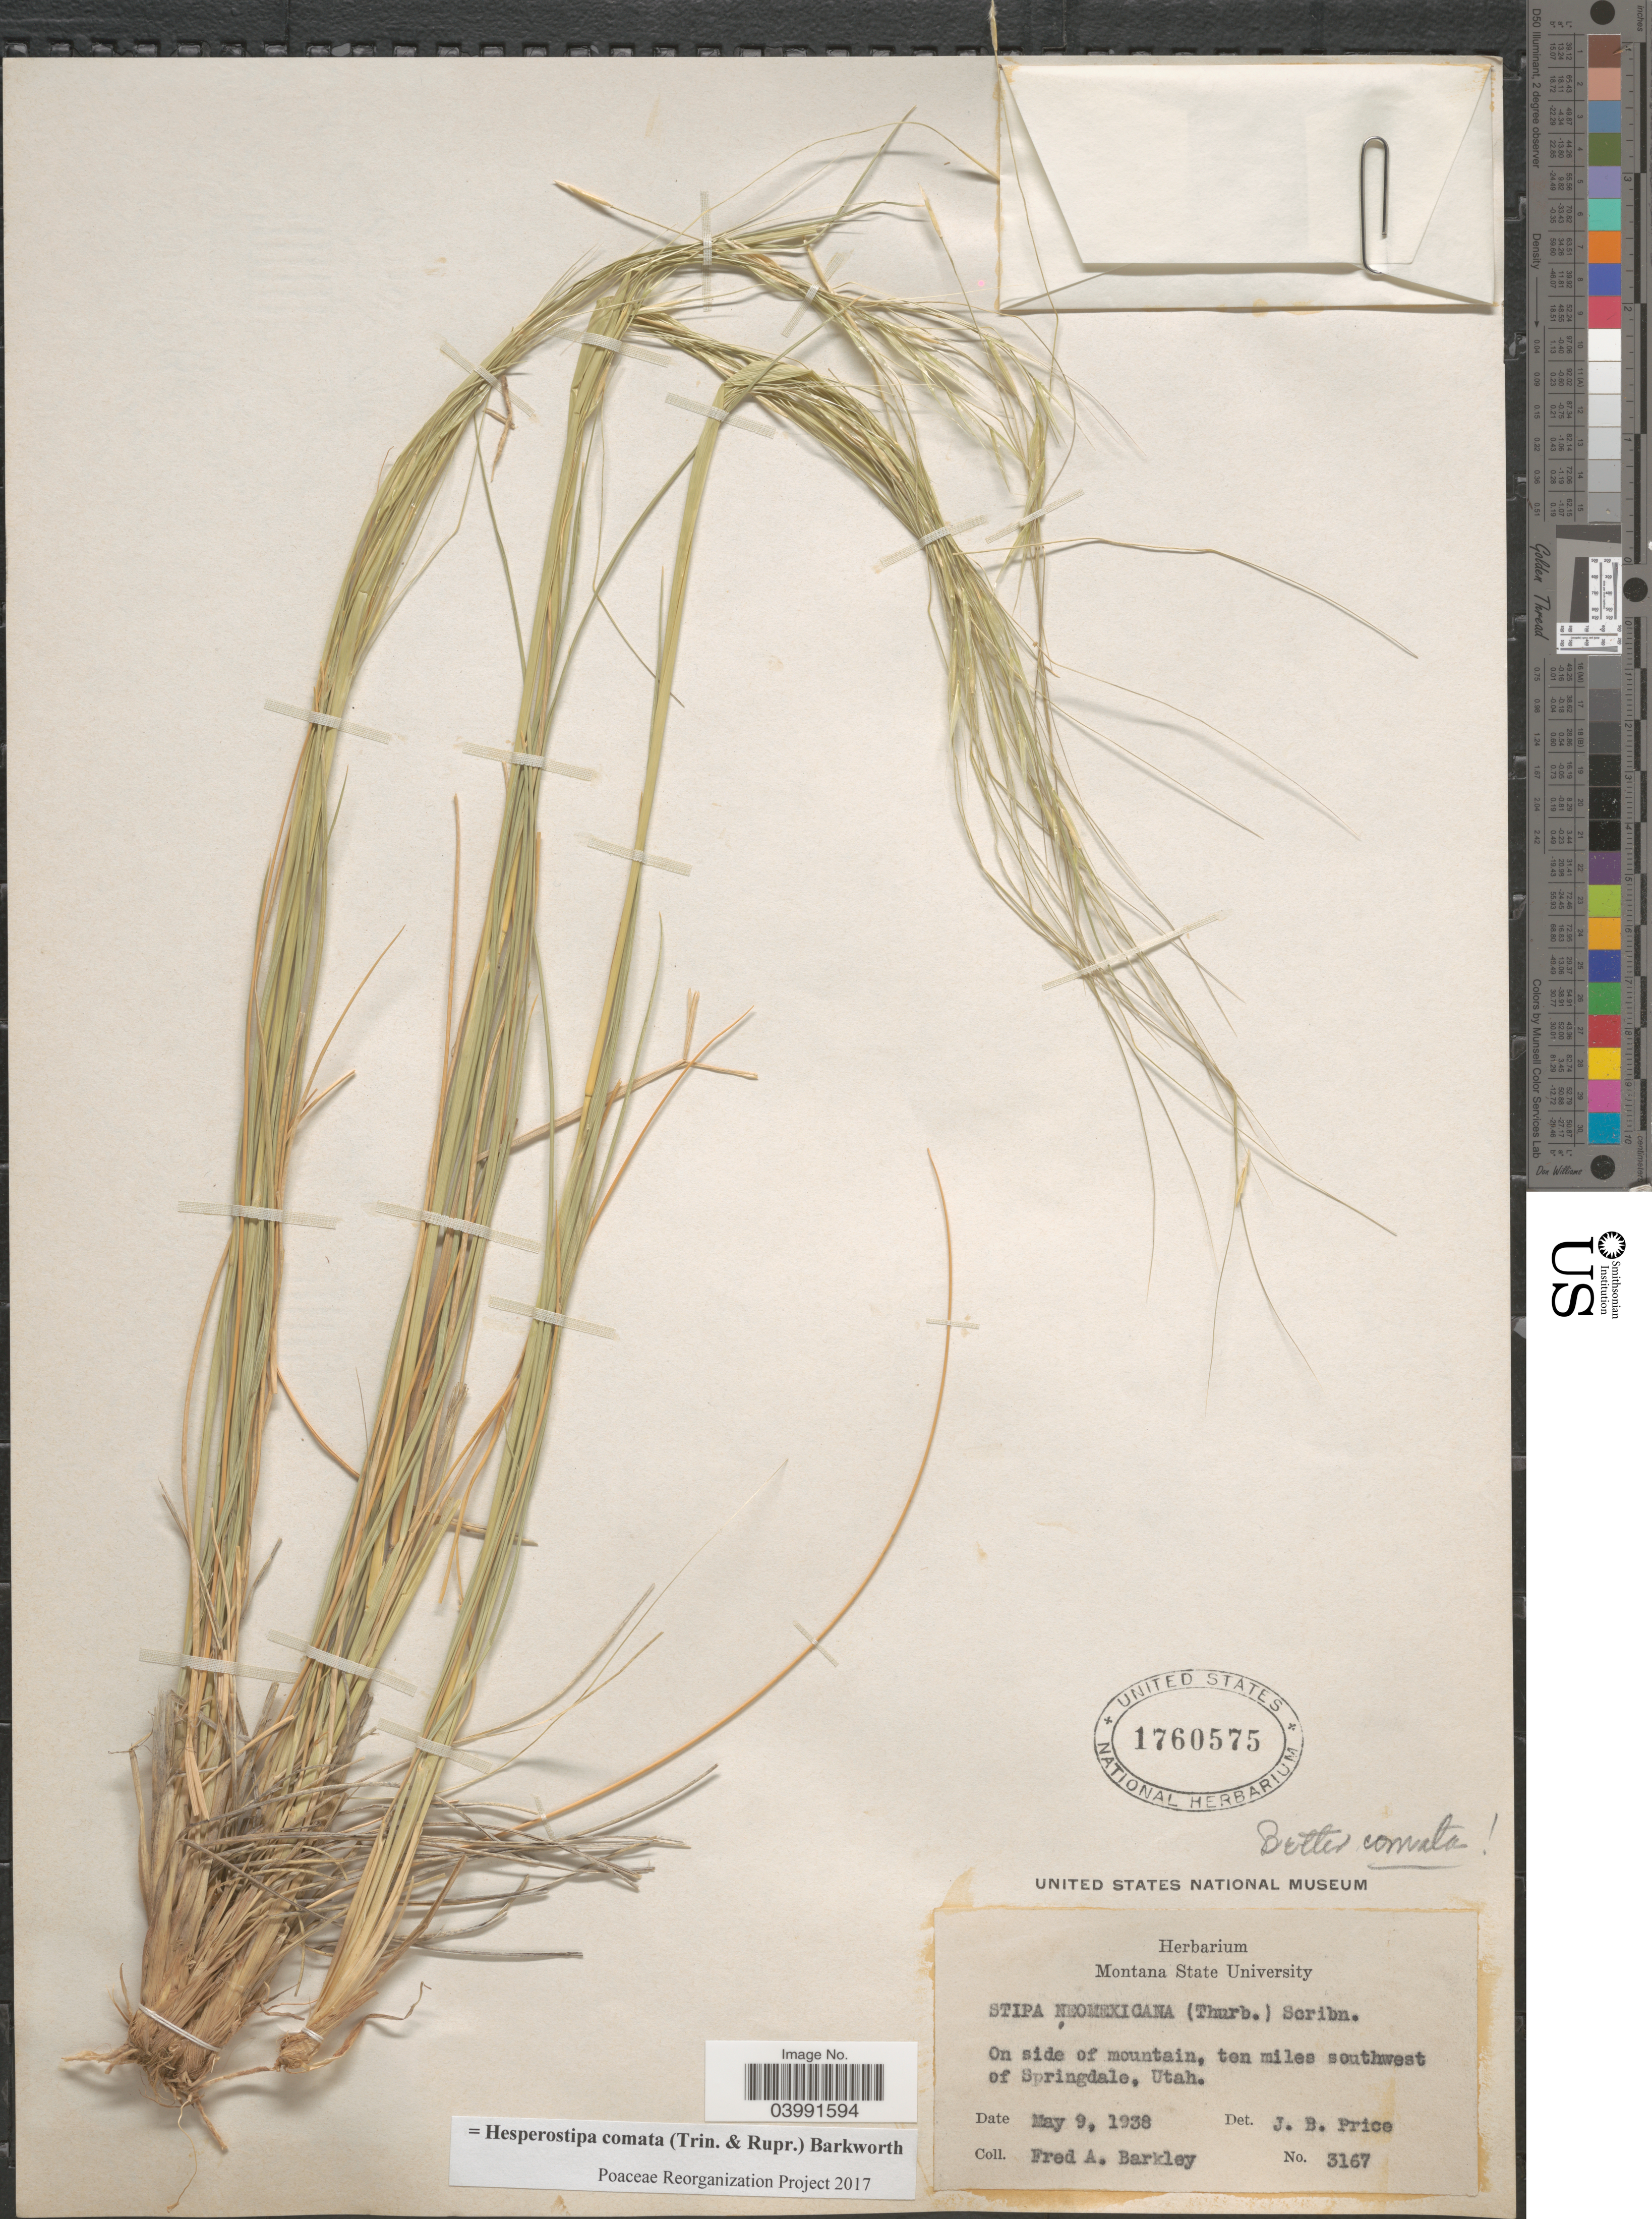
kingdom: Plantae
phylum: Tracheophyta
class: Liliopsida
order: Poales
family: Poaceae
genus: Hesperostipa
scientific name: Hesperostipa comata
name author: (Trin. & Rupr.) Barkworth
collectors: F. A. Barkley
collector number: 3167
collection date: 1938-05-09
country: United States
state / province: Utah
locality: On side of mountain, ten miles southwest of Springdale.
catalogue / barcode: US 1760575